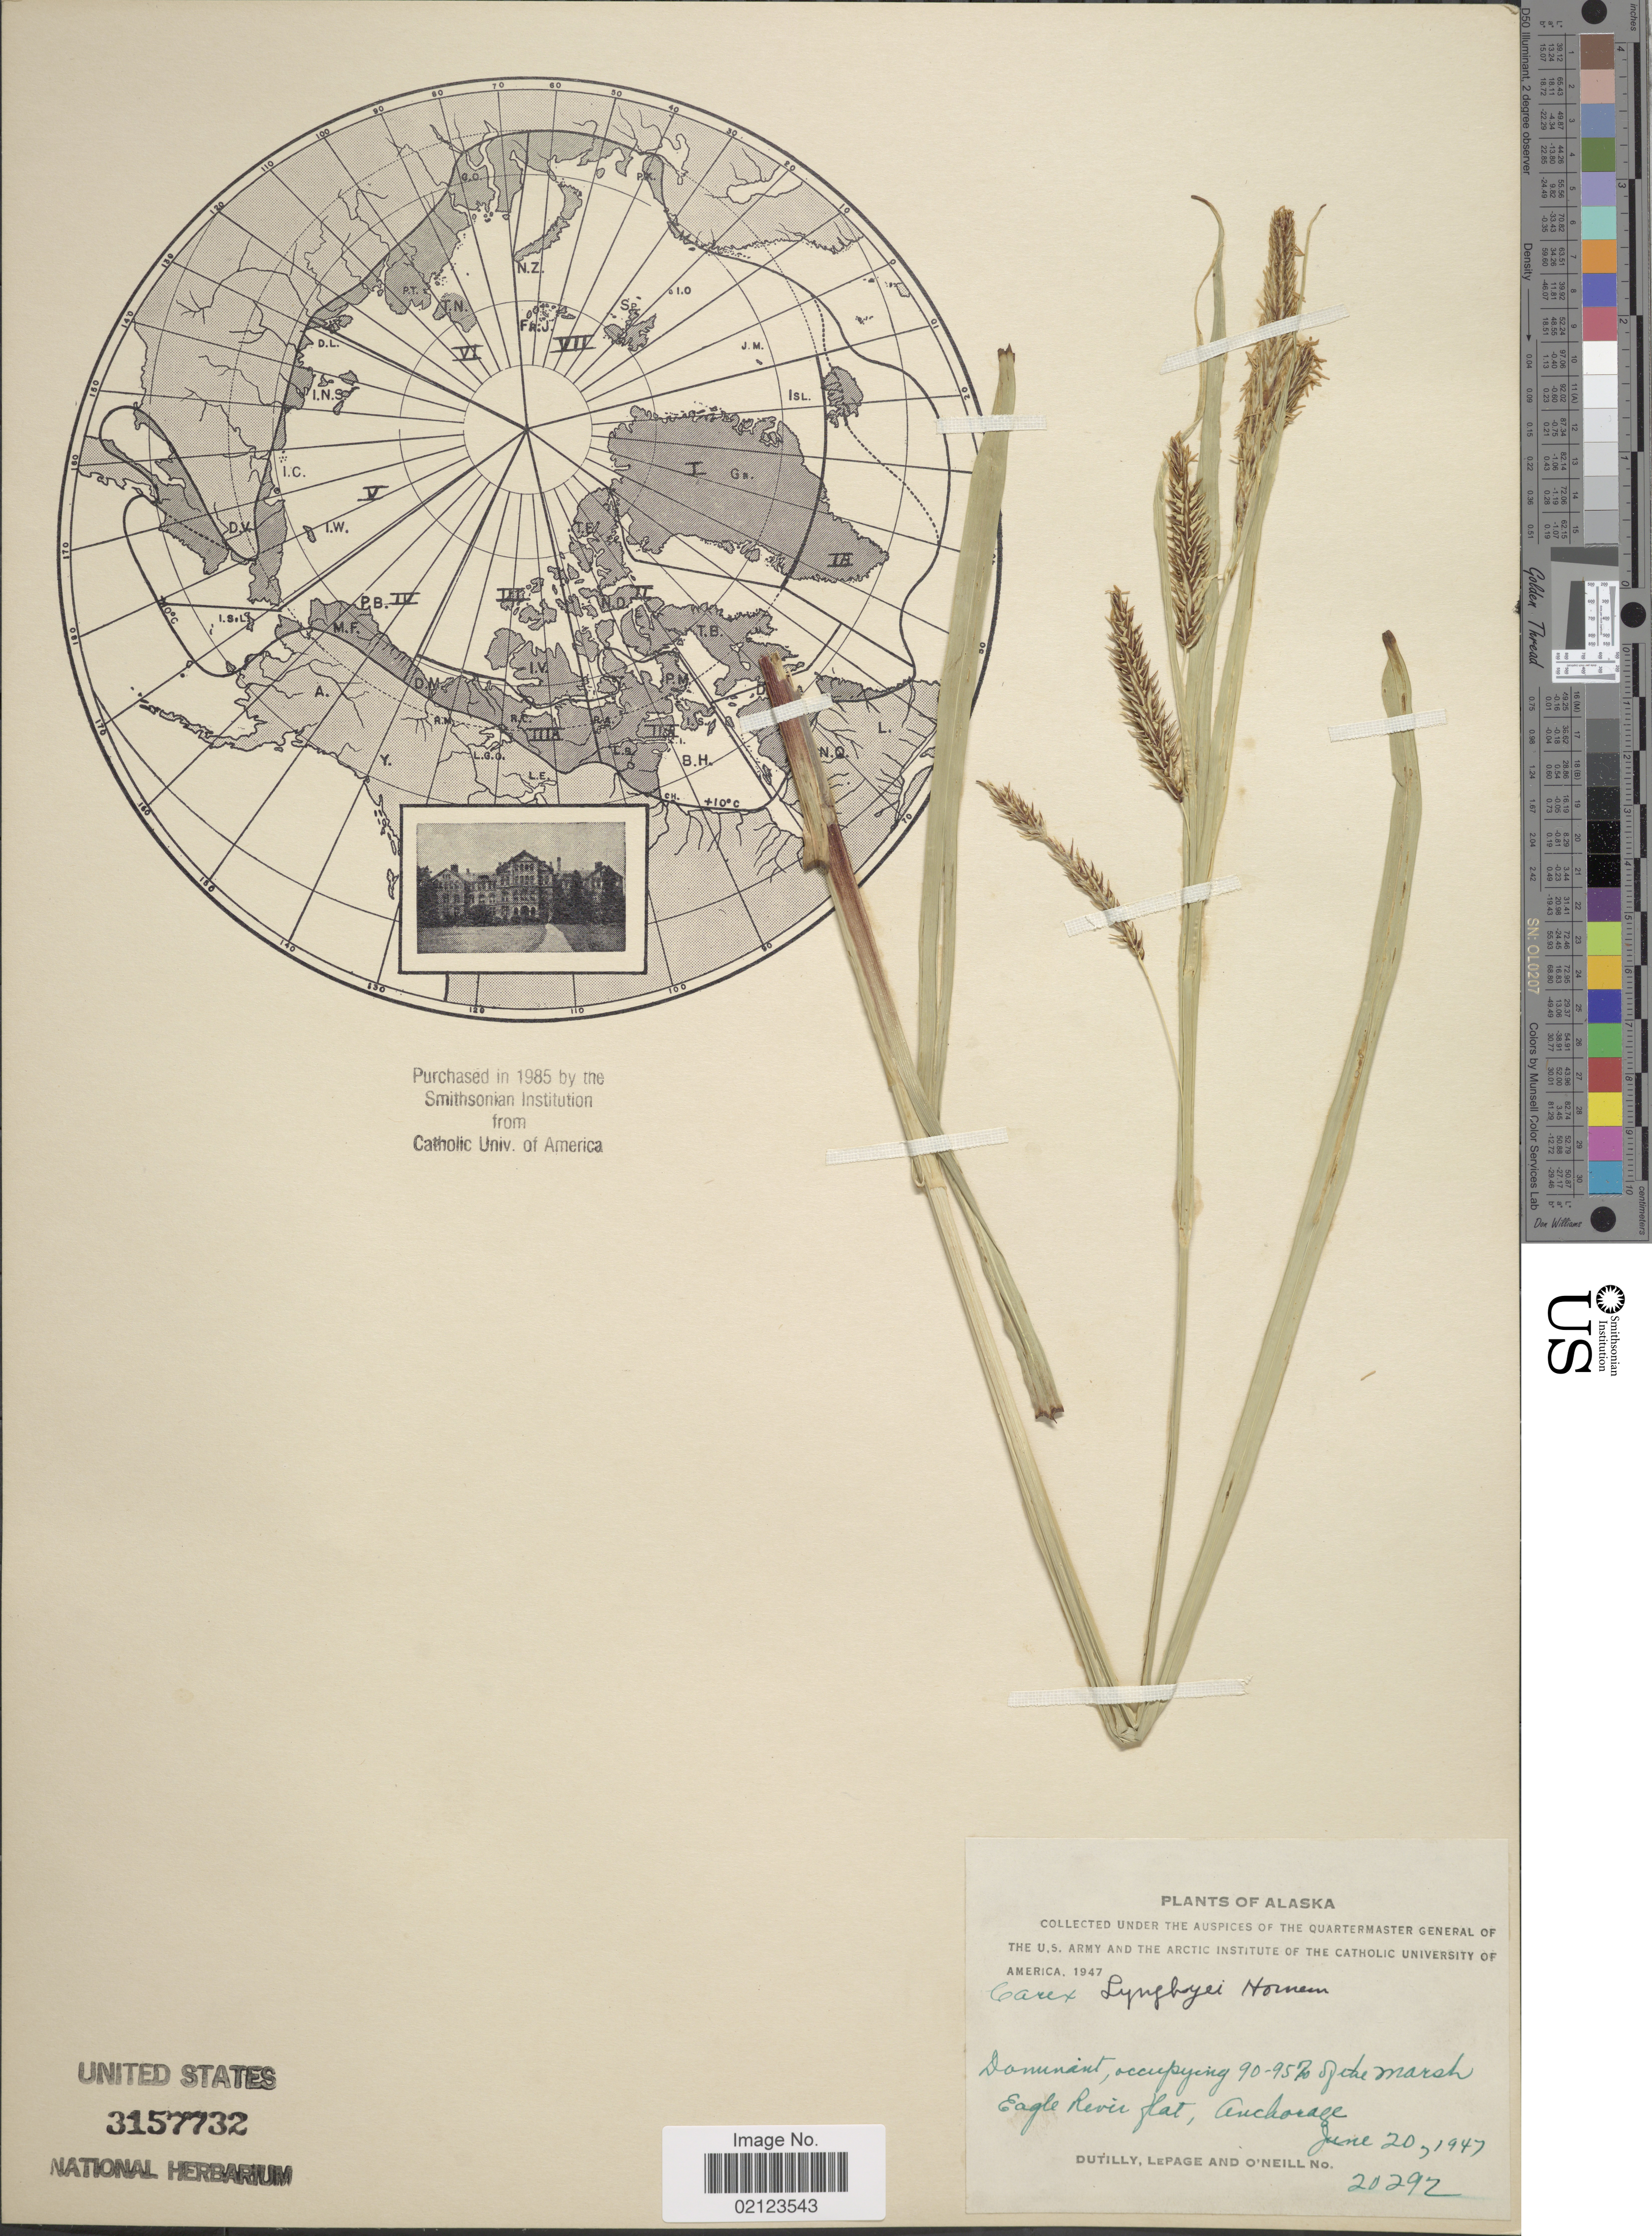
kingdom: Plantae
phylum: Tracheophyta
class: Liliopsida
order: Poales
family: Cyperaceae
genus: Carex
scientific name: Carex lyngbyei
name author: Hornem.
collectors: -. Dutilly, -. LePage & O' Neill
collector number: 20292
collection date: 1947-06-20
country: United States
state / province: Alaska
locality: Eagle River flat, Anchorage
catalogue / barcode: US 3157732